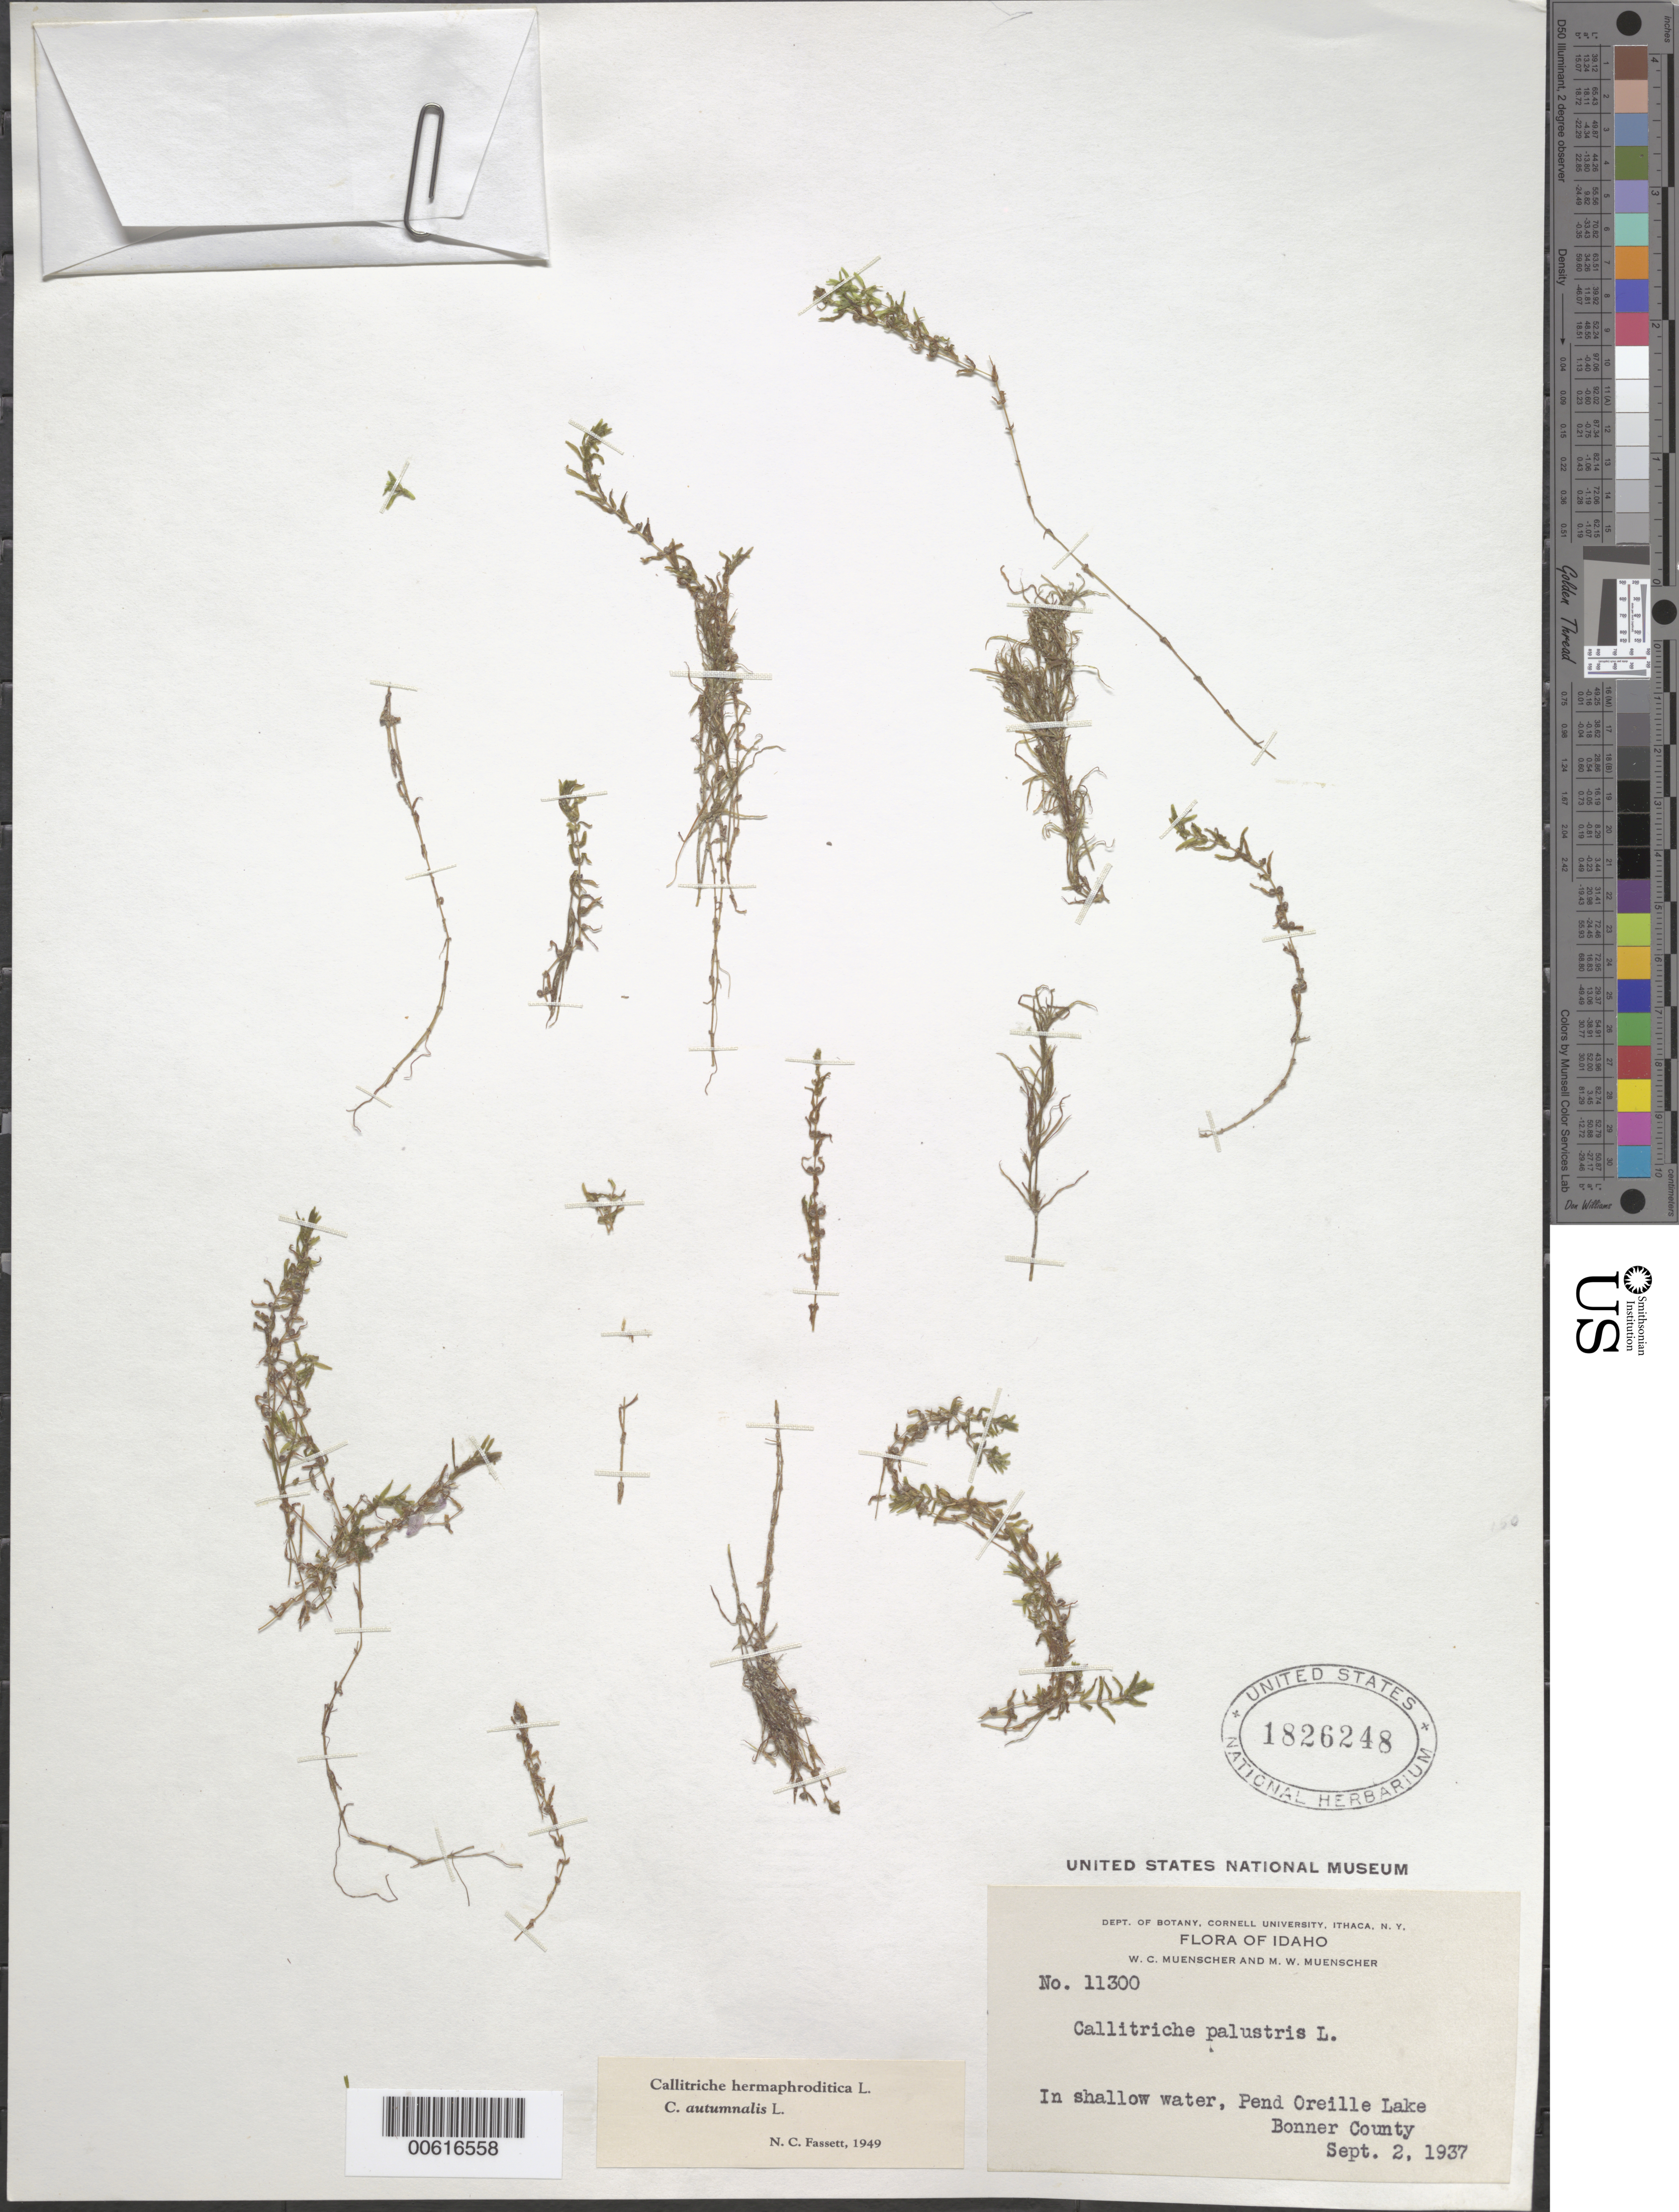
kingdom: Plantae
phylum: Tracheophyta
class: Magnoliopsida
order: Lamiales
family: Plantaginaceae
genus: Callitriche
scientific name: Callitriche hermaphroditica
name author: L.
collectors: W. Muenscher & M. Muenscher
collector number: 11300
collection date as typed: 02 Sep 1937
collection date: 1937-09-02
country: United States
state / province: Idaho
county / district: Bonner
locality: Pend Oreille Lake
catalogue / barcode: US 1826248